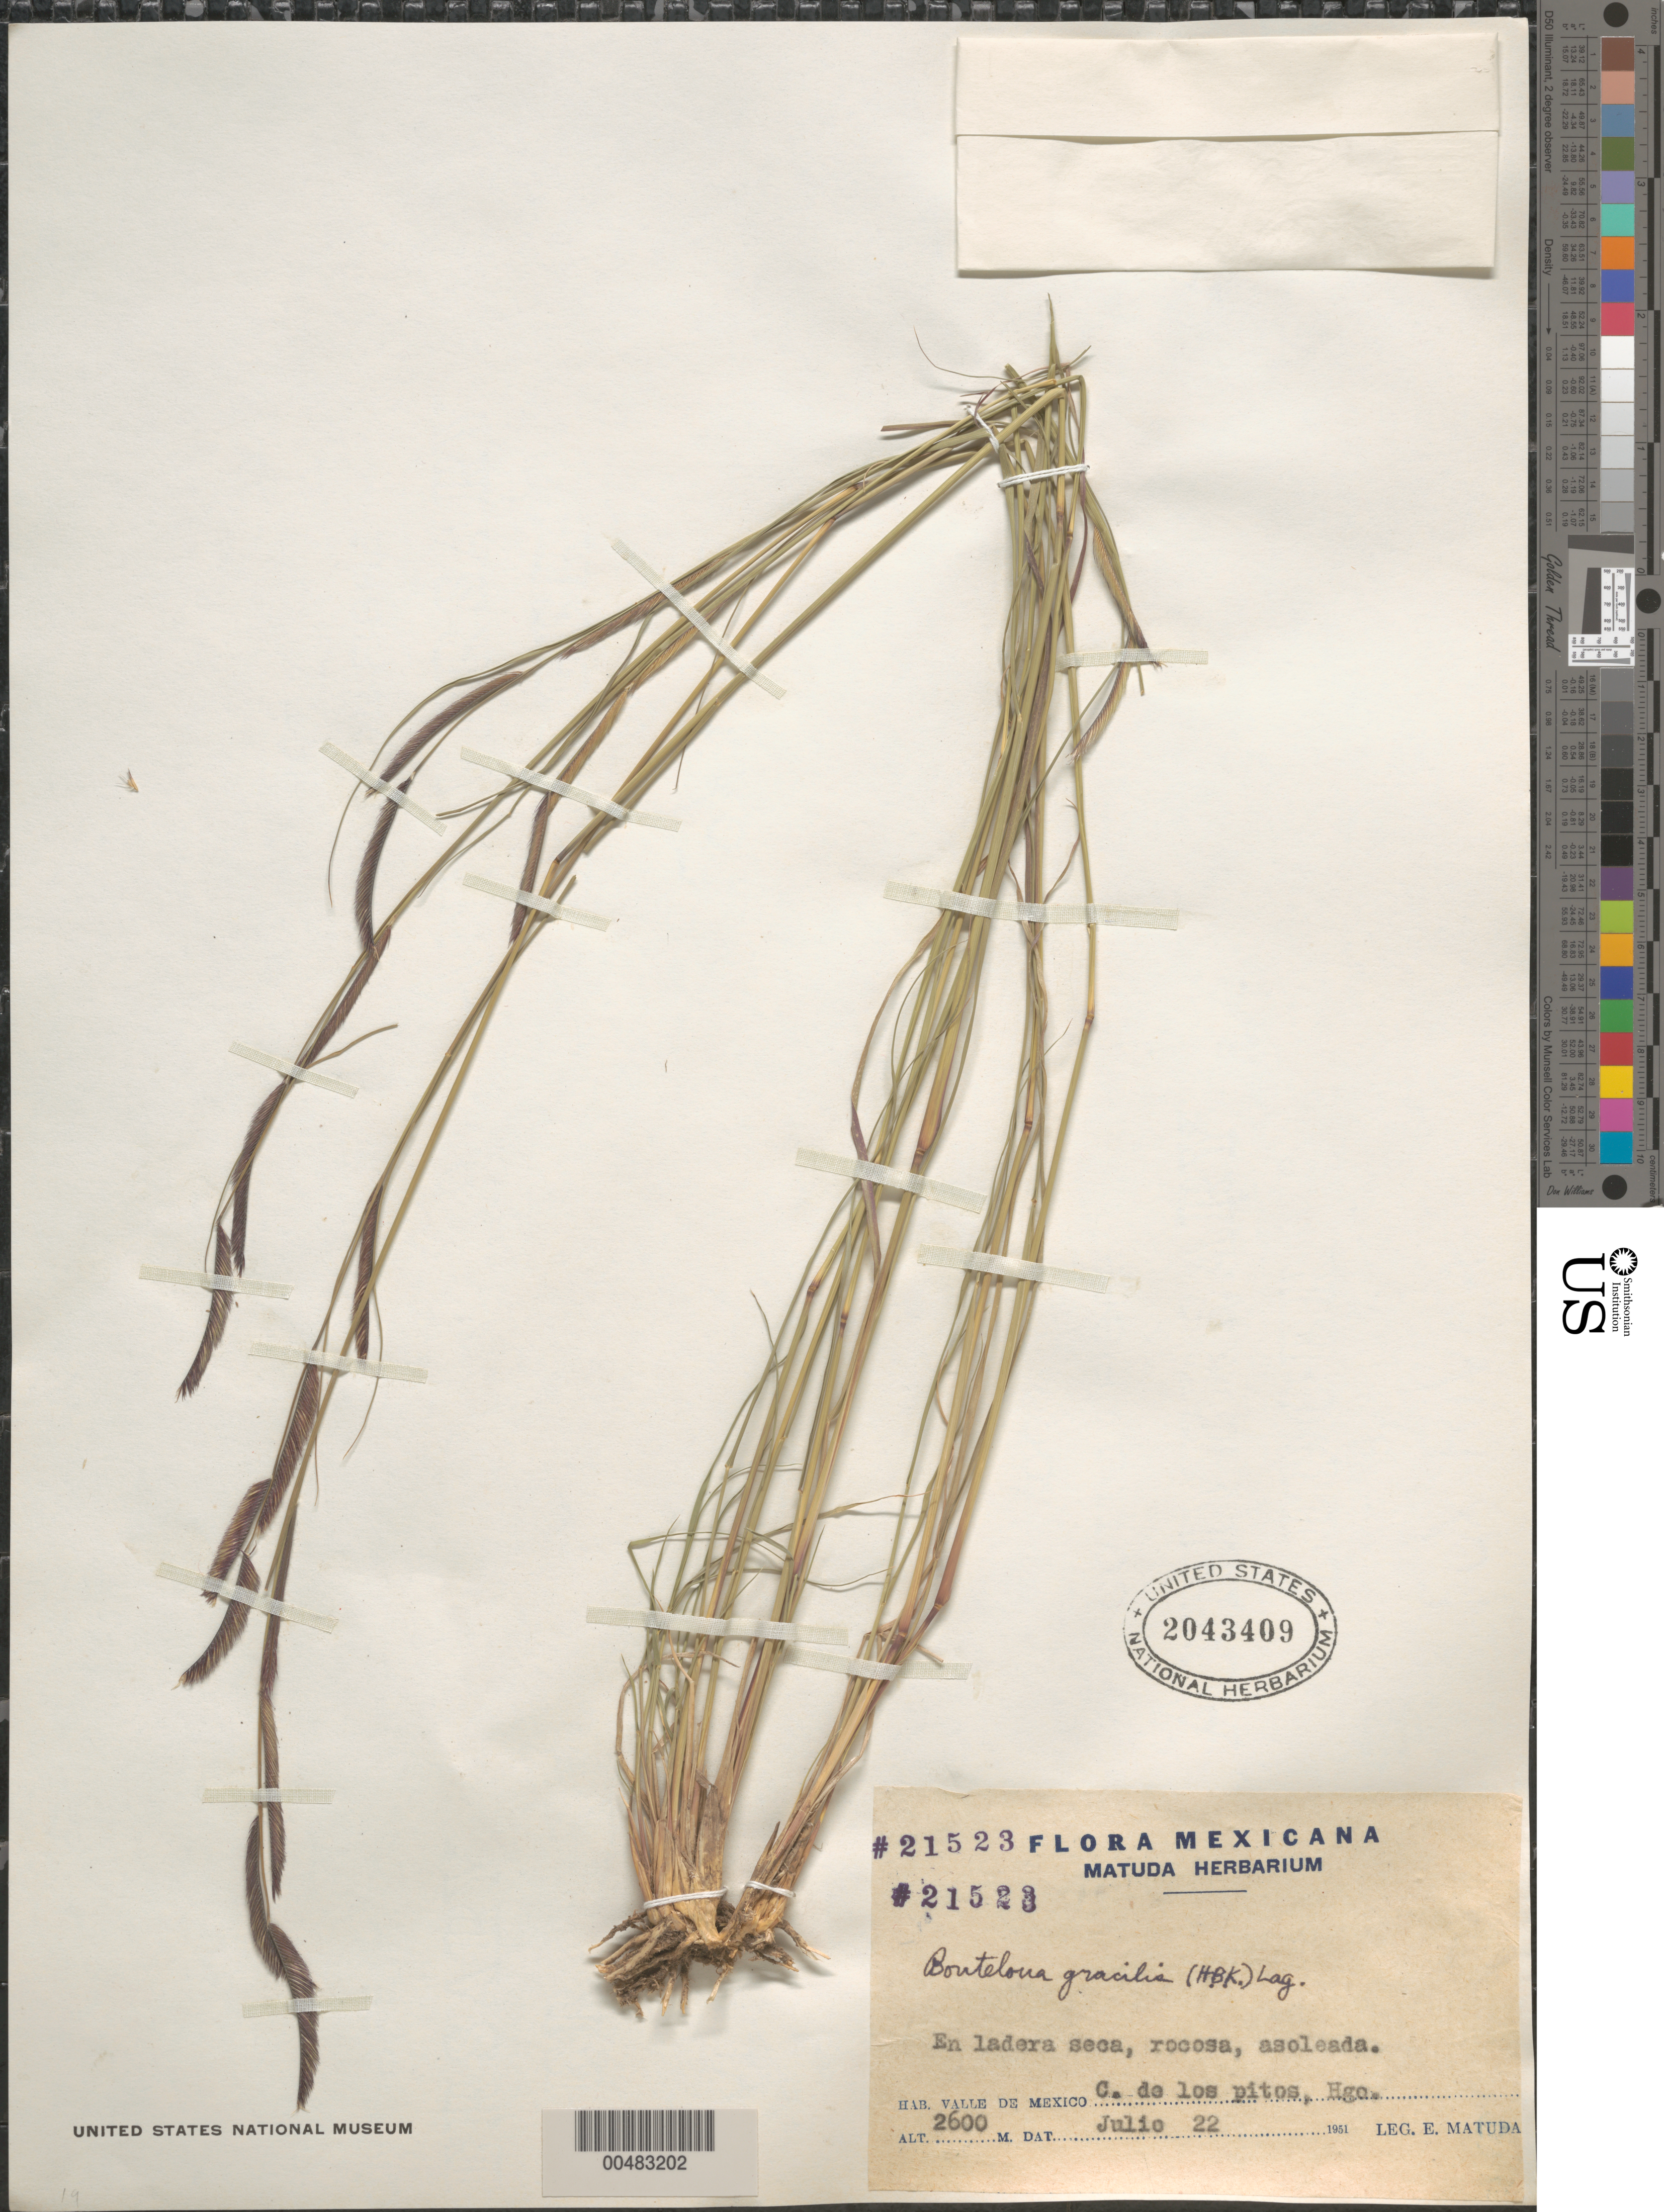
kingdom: Plantae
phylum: Tracheophyta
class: Liliopsida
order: Poales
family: Poaceae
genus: Bouteloua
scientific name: Bouteloua gracilis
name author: (Kunth) Lag. ex Griffiths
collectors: E. Matuda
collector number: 21523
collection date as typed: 22 Jul 1951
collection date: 1951-07-22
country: Mexico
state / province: Hidalgo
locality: Valle de Mexico, C. de Los Pitos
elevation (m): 2600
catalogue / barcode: US 2043409